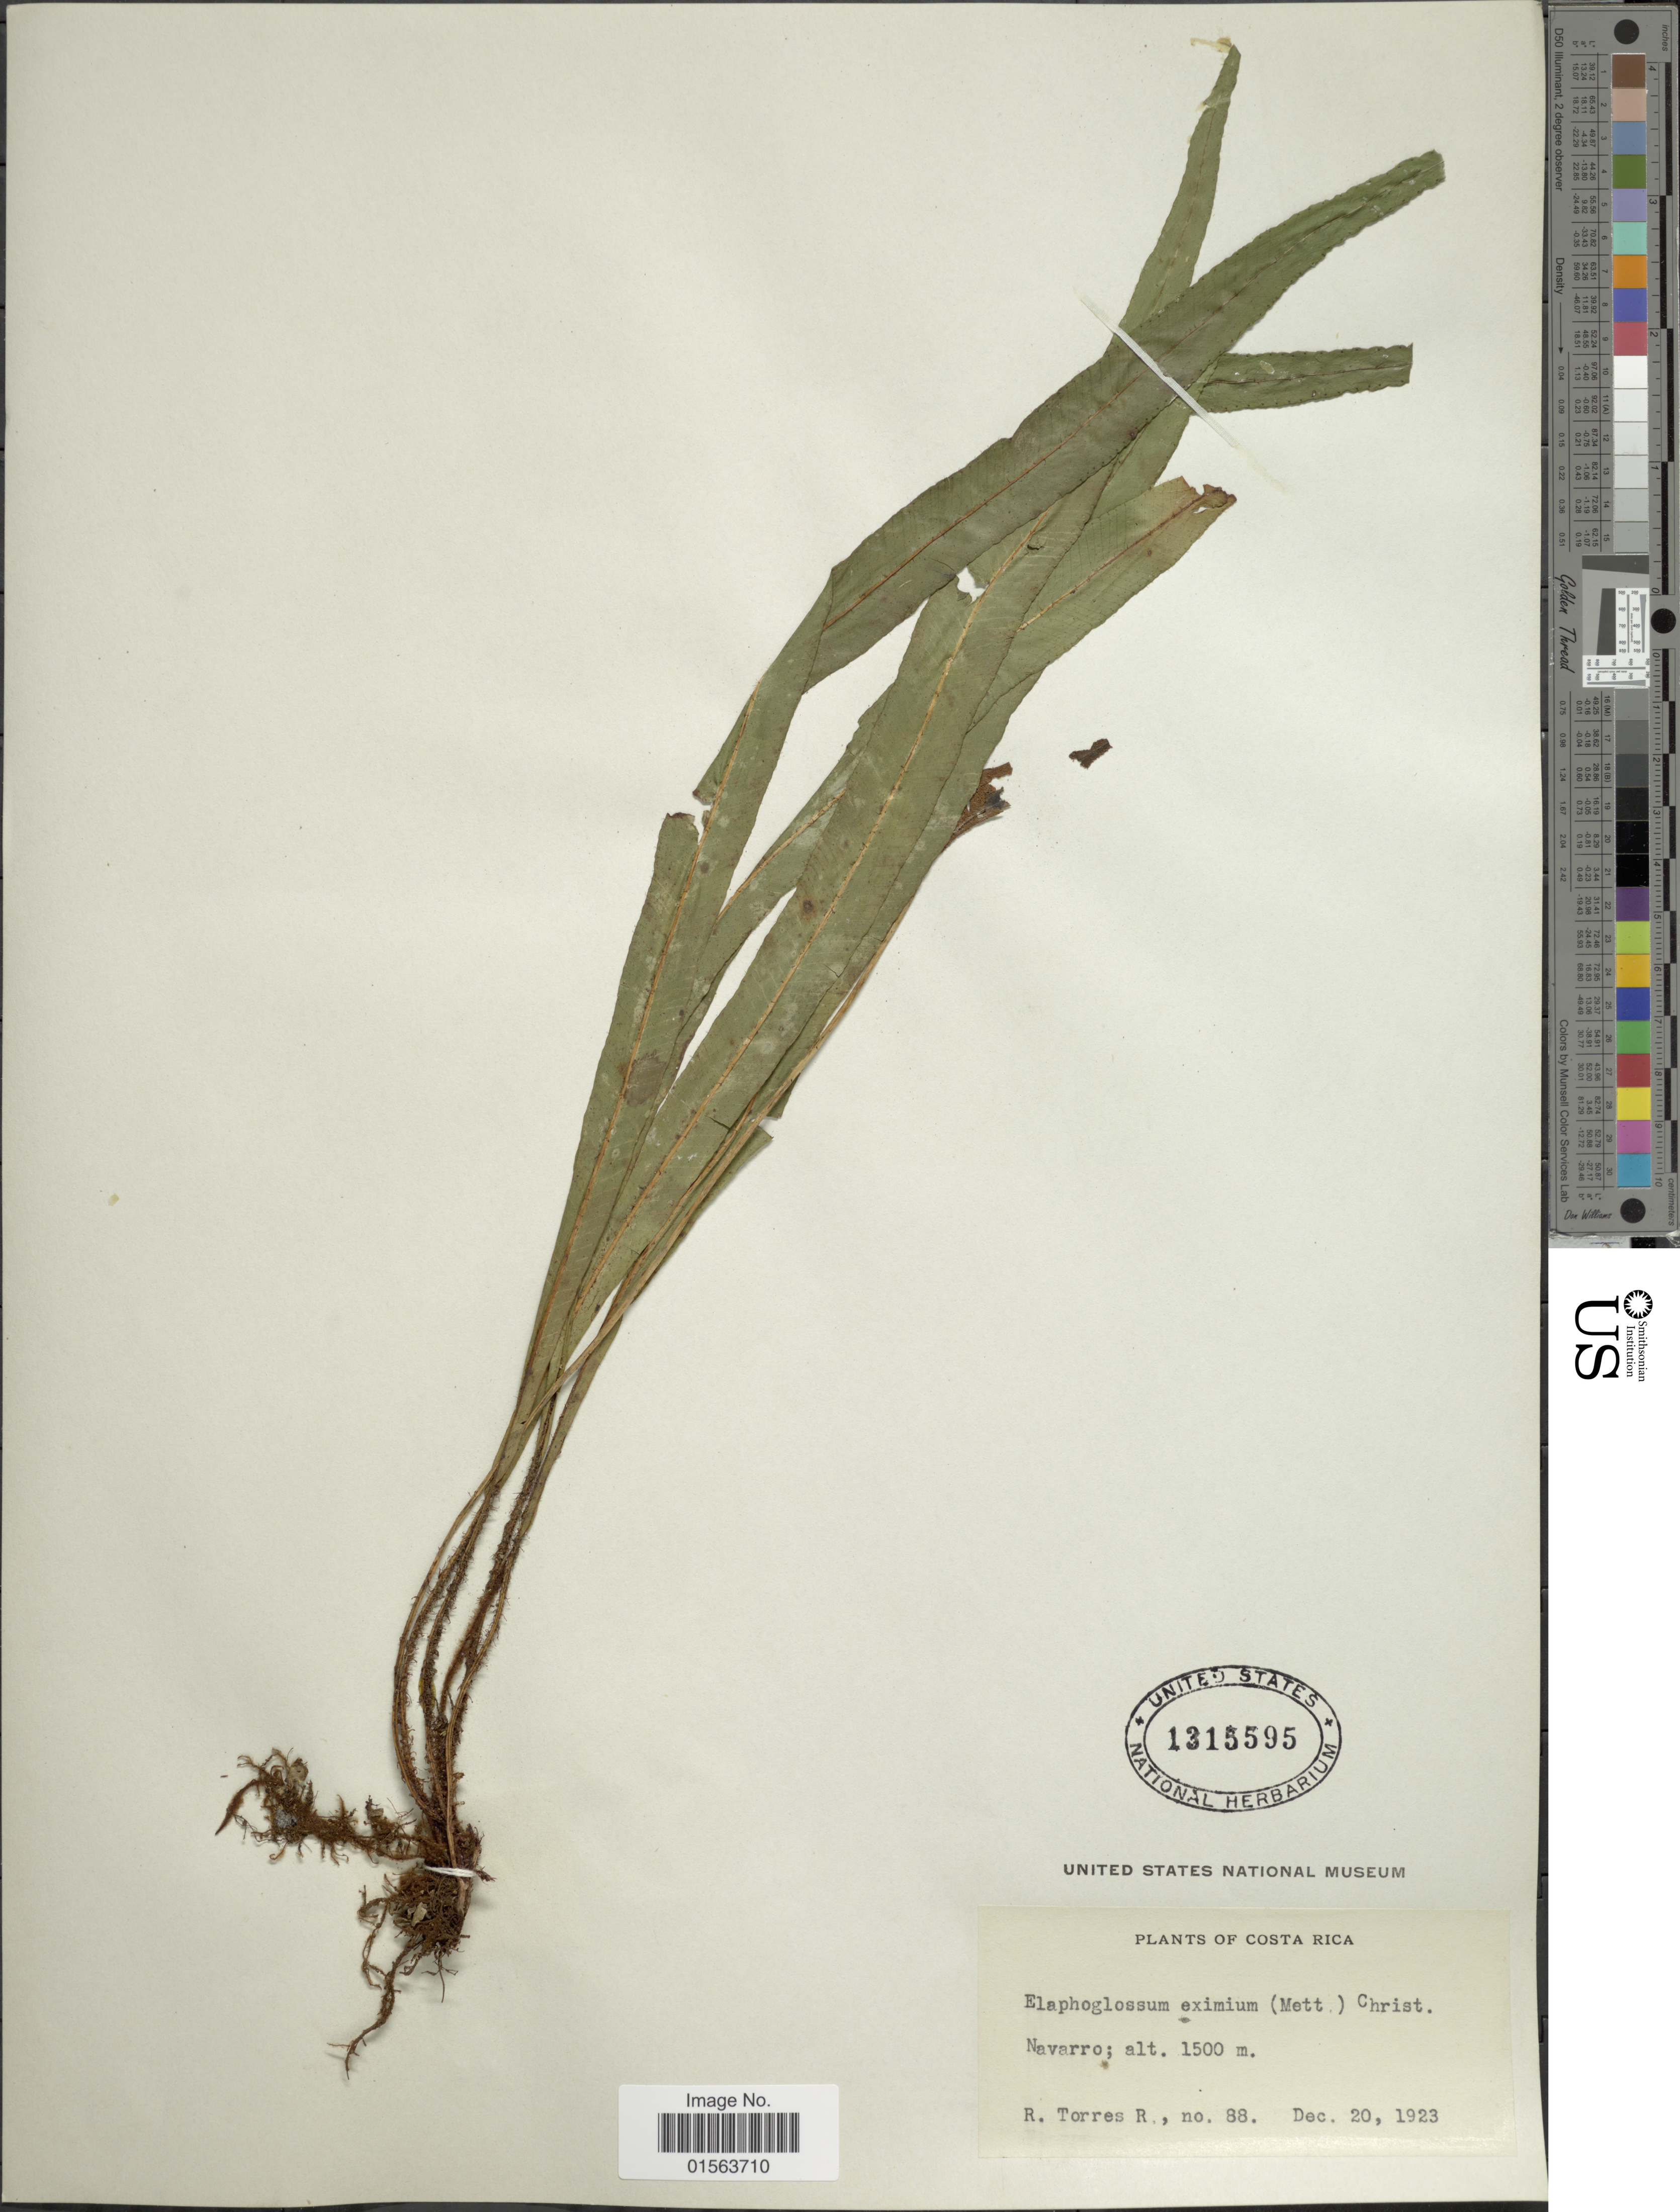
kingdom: Plantae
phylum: Tracheophyta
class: Polypodiopsida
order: Polypodiales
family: Dryopteridaceae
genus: Elaphoglossum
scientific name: Elaphoglossum eximium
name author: (Mett.) Christ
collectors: R. Torres R.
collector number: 88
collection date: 1923-12-20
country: Costa Rica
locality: Navarro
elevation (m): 1500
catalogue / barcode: US 1315595